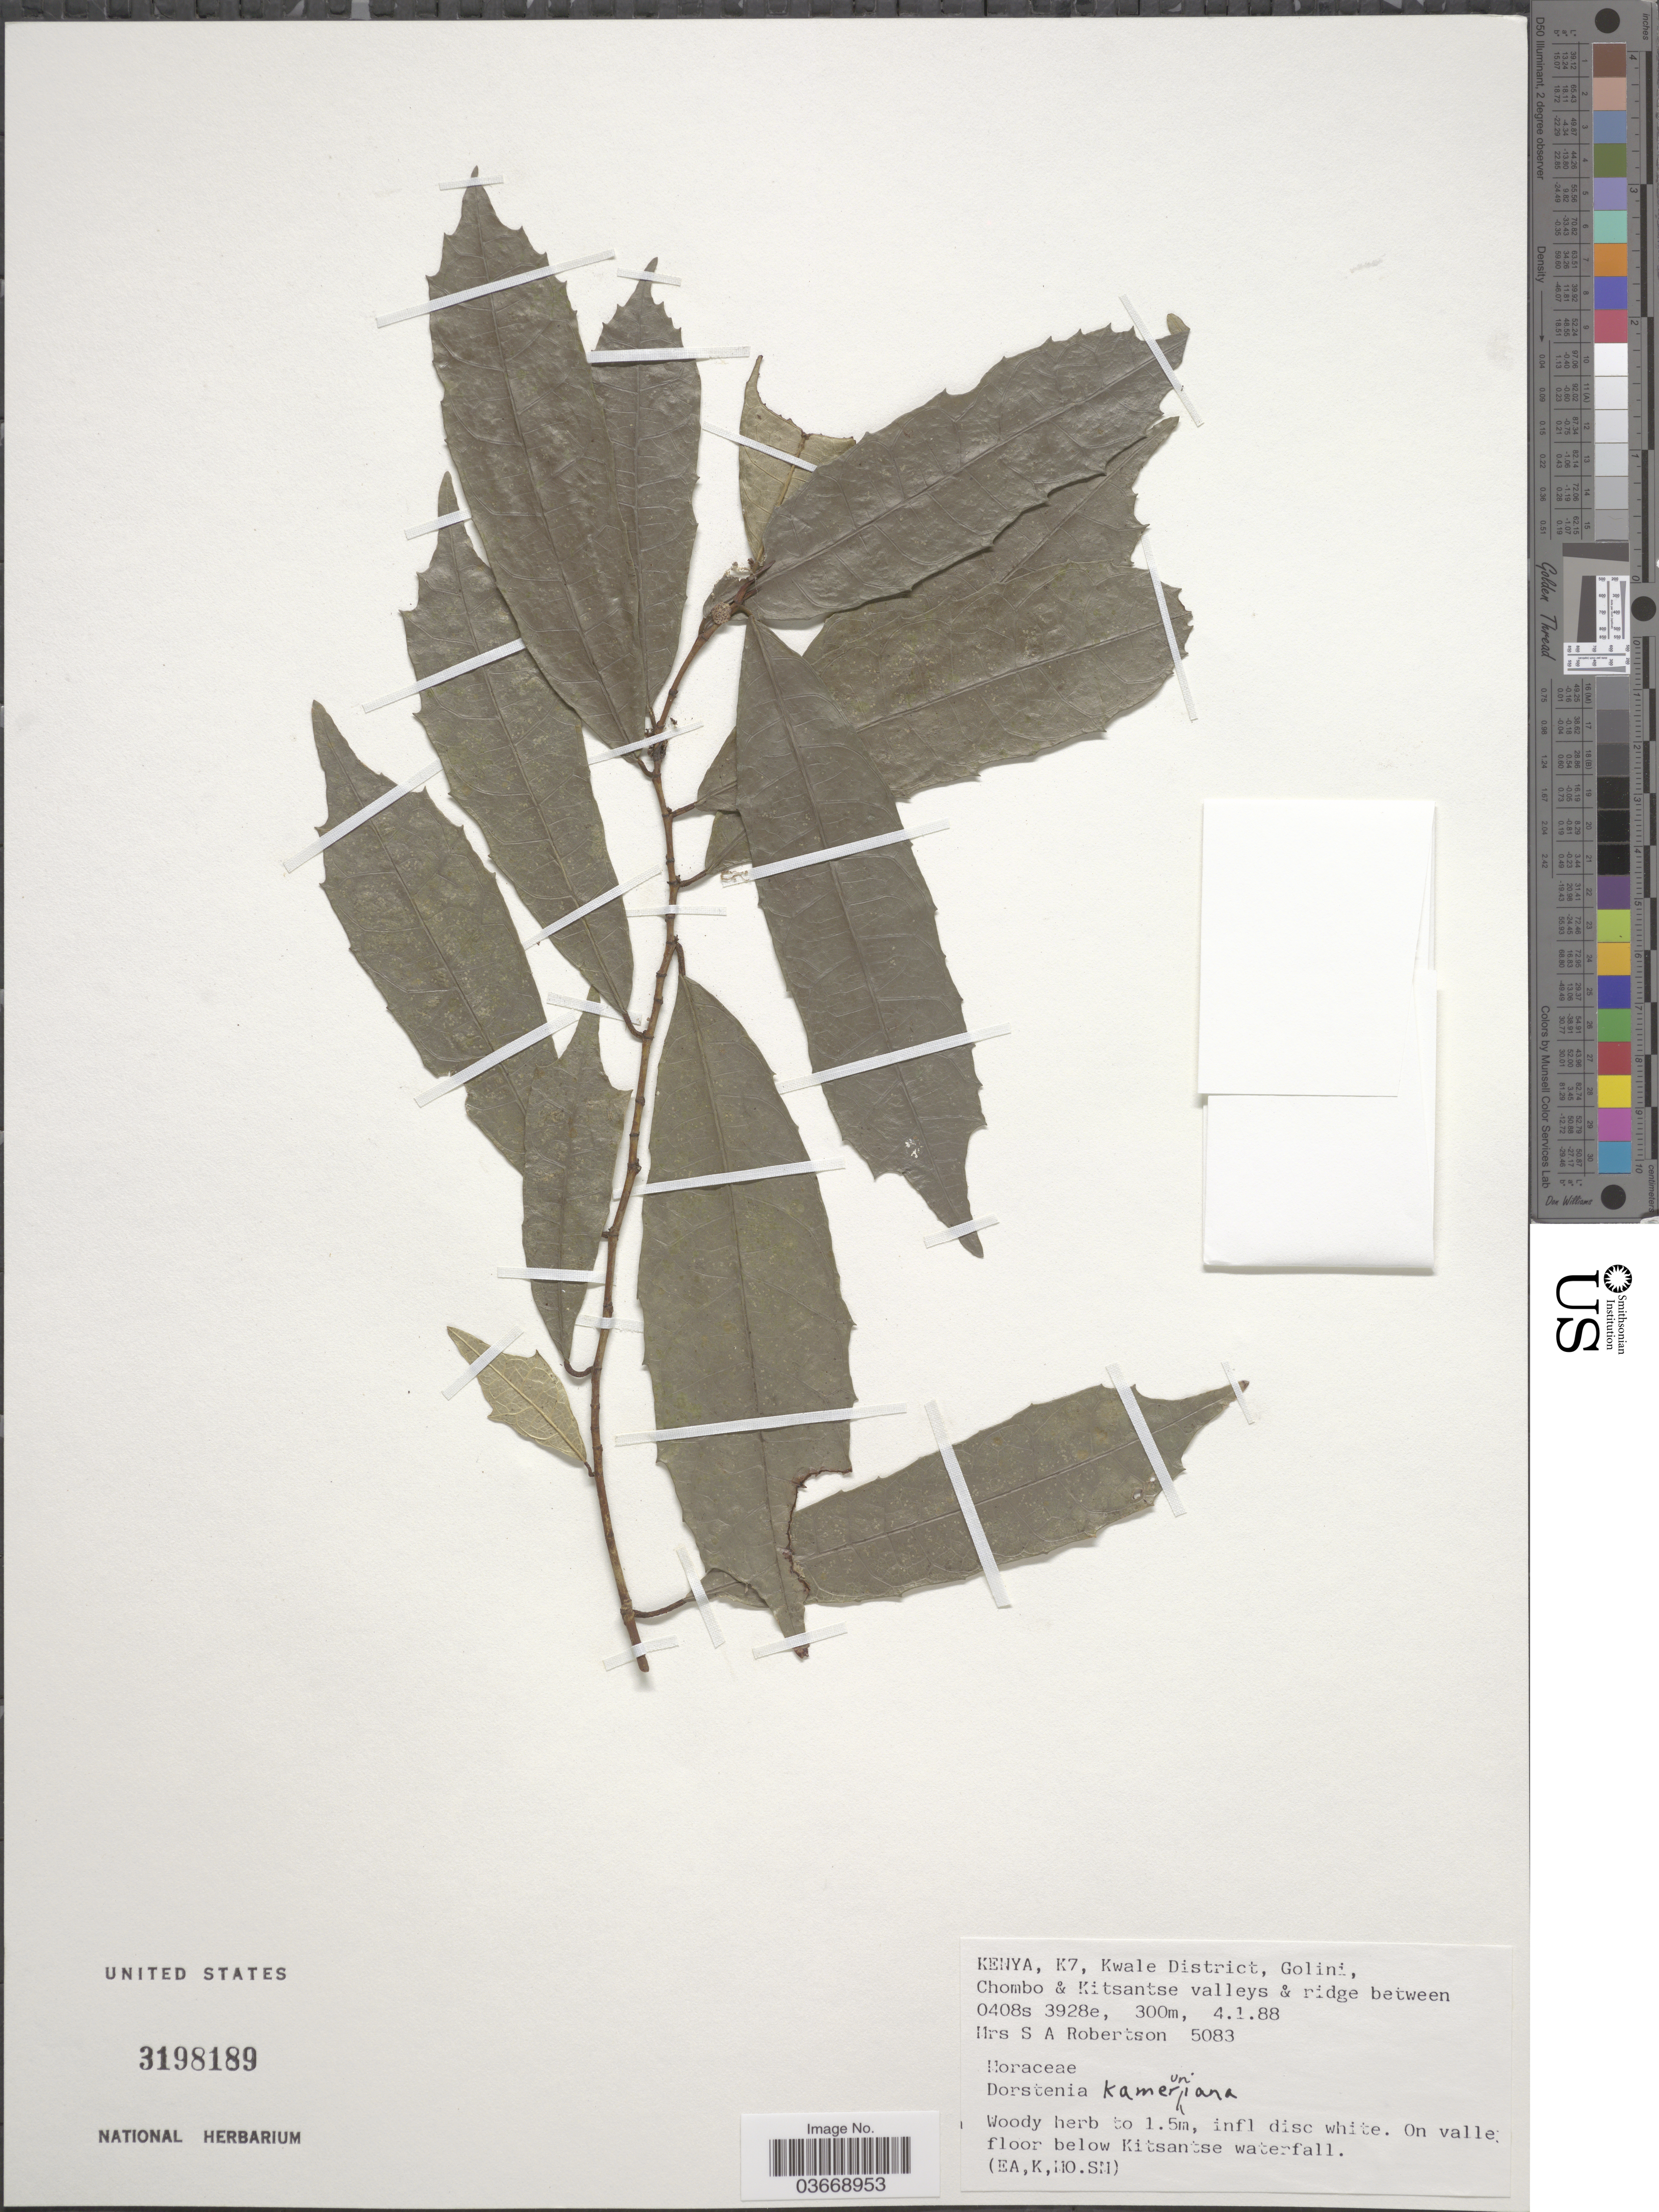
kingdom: Plantae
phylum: Tracheophyta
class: Magnoliopsida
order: Rosales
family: Moraceae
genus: Dorstenia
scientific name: Dorstenia kameruniana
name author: Engl.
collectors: S. Robertson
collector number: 5083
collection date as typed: Transcribed d/m/y: 4/1/88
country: Kenya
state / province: Kwale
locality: Kenya, K7, Kwale District, Golini, Chombo & Kitsantse valleys & ridge between. On valley floor below Kitsantse waterfall.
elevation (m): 300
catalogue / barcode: US 3198189